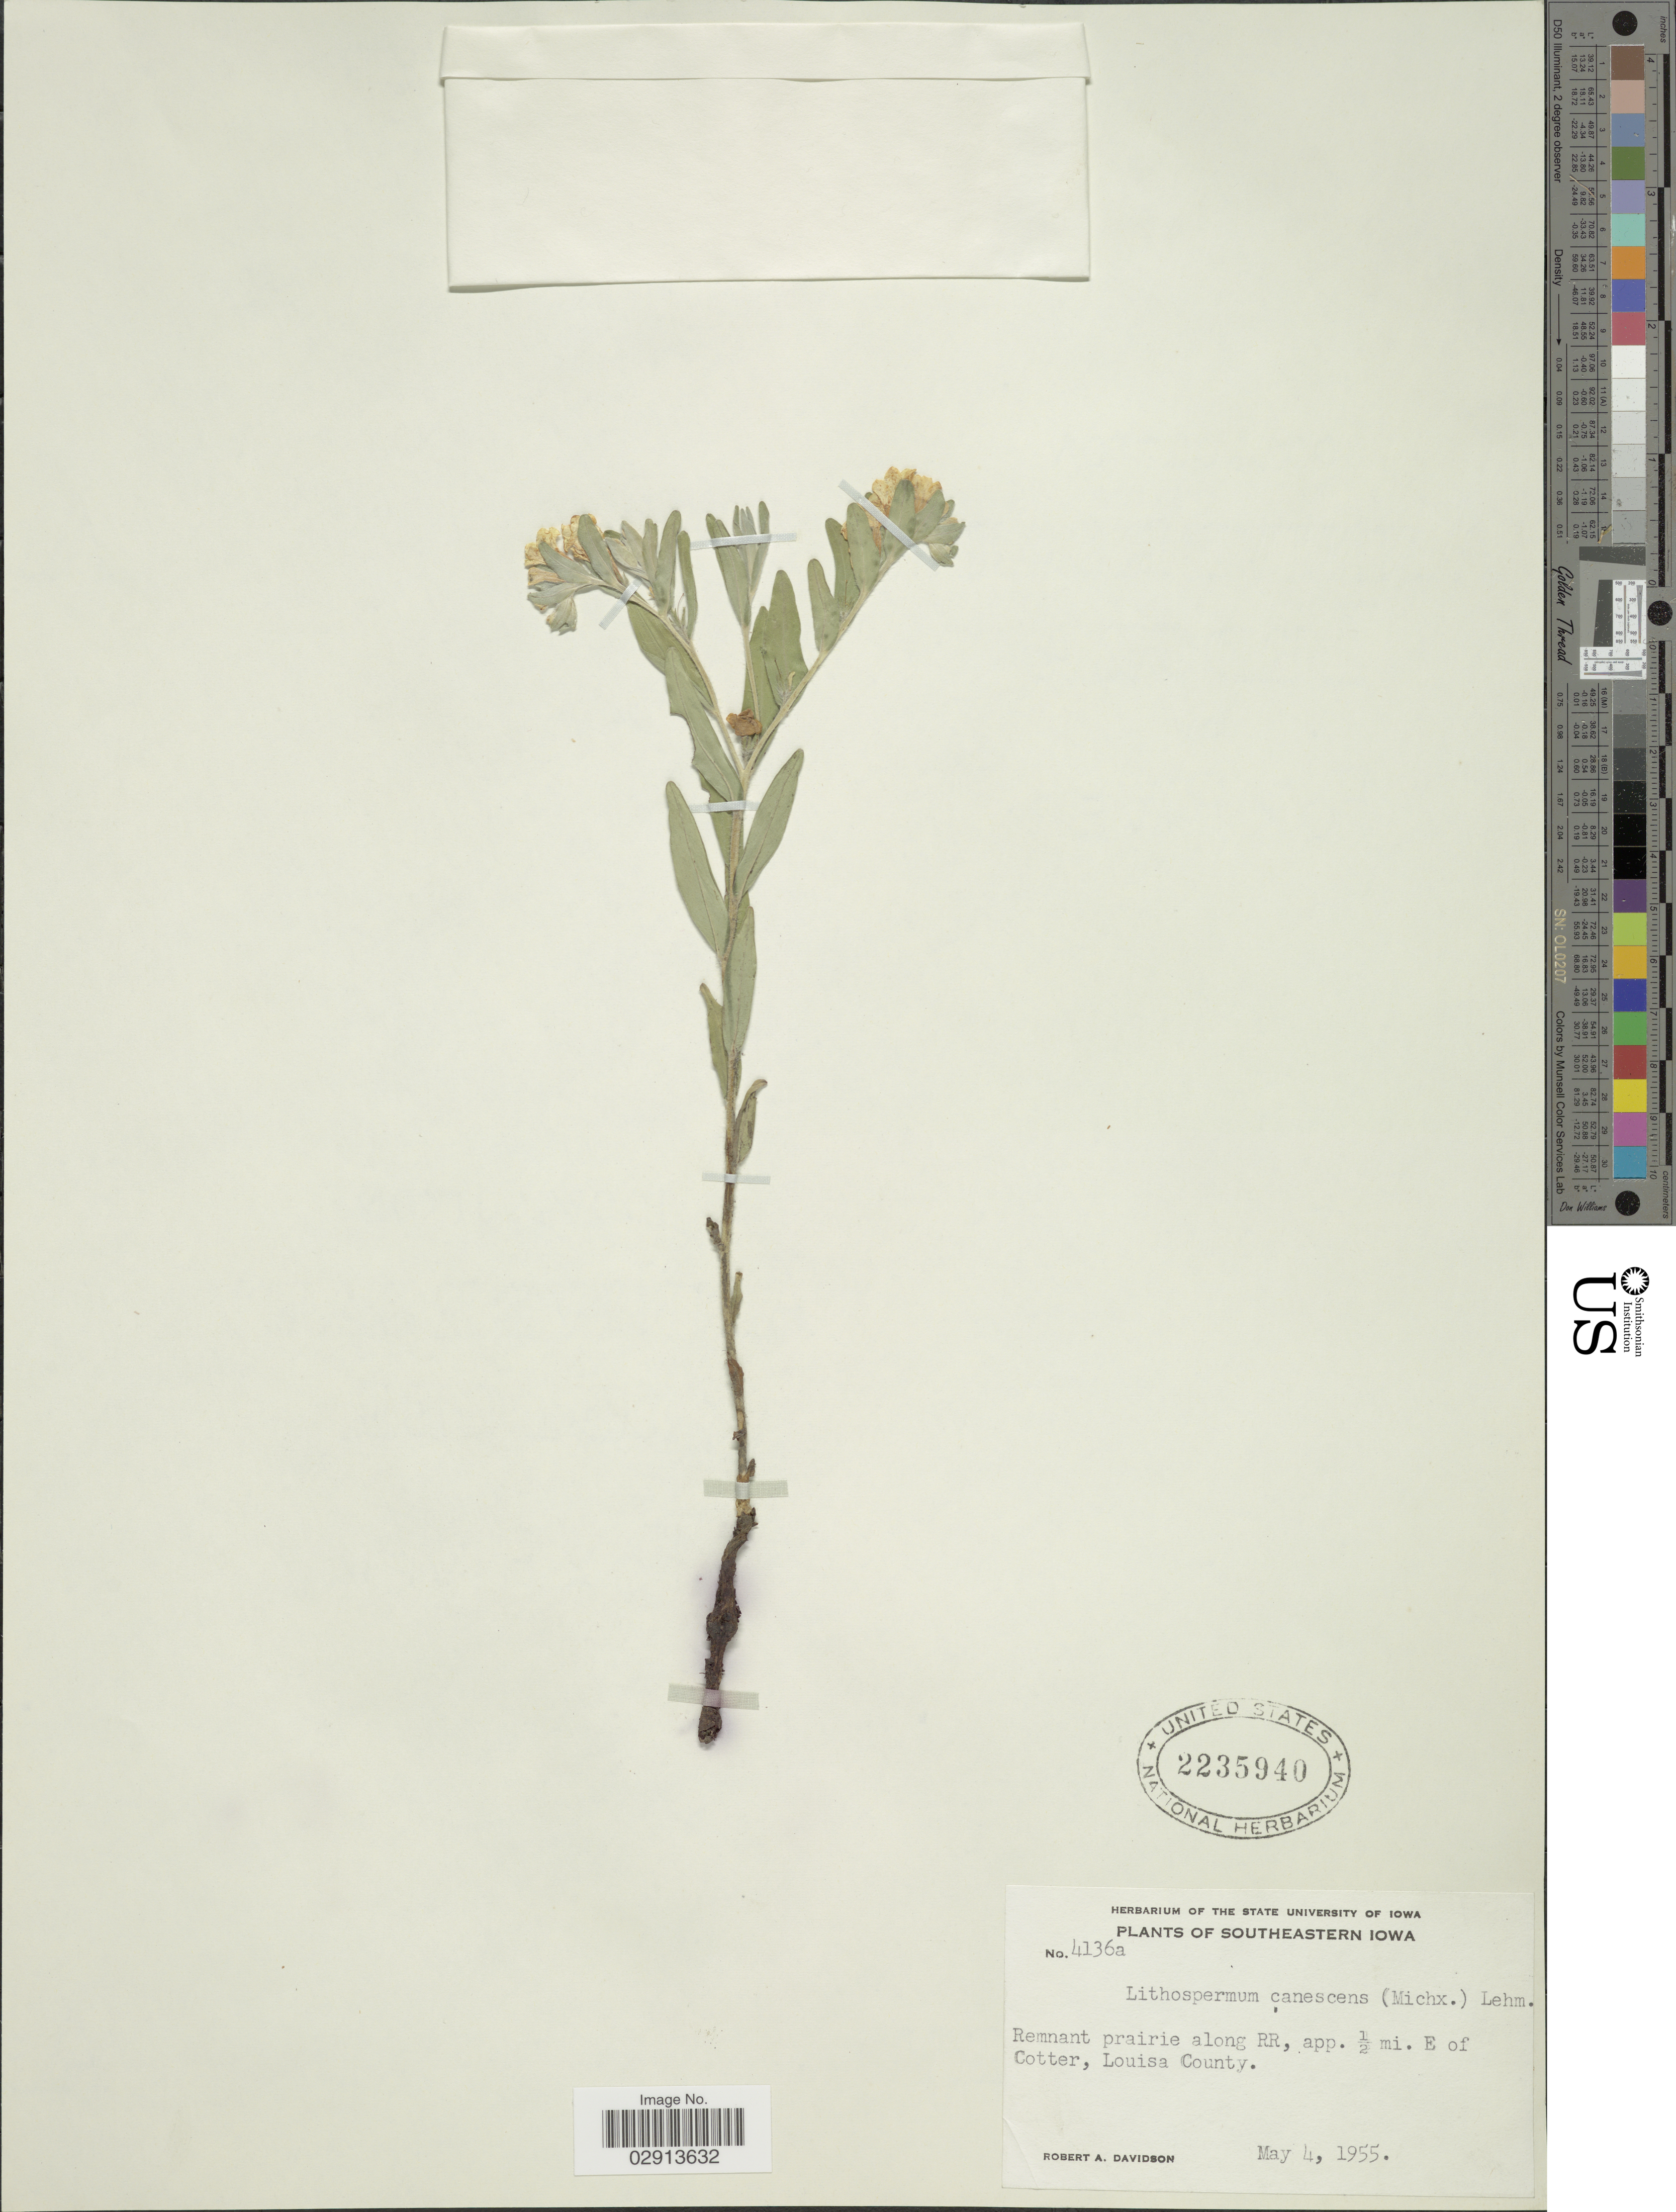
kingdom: Plantae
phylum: Tracheophyta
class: Magnoliopsida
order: Boraginales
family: Boraginaceae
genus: Lithospermum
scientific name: Lithospermum canescens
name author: (Michx.) Lehm.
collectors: R. A. Davidson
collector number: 4136a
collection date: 1955-05-04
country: United States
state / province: Iowa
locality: Southeastern Iowa. Remnant prairie along RR, app. ½ mi. E of Cotter, Louisa County.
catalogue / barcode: US 2235940